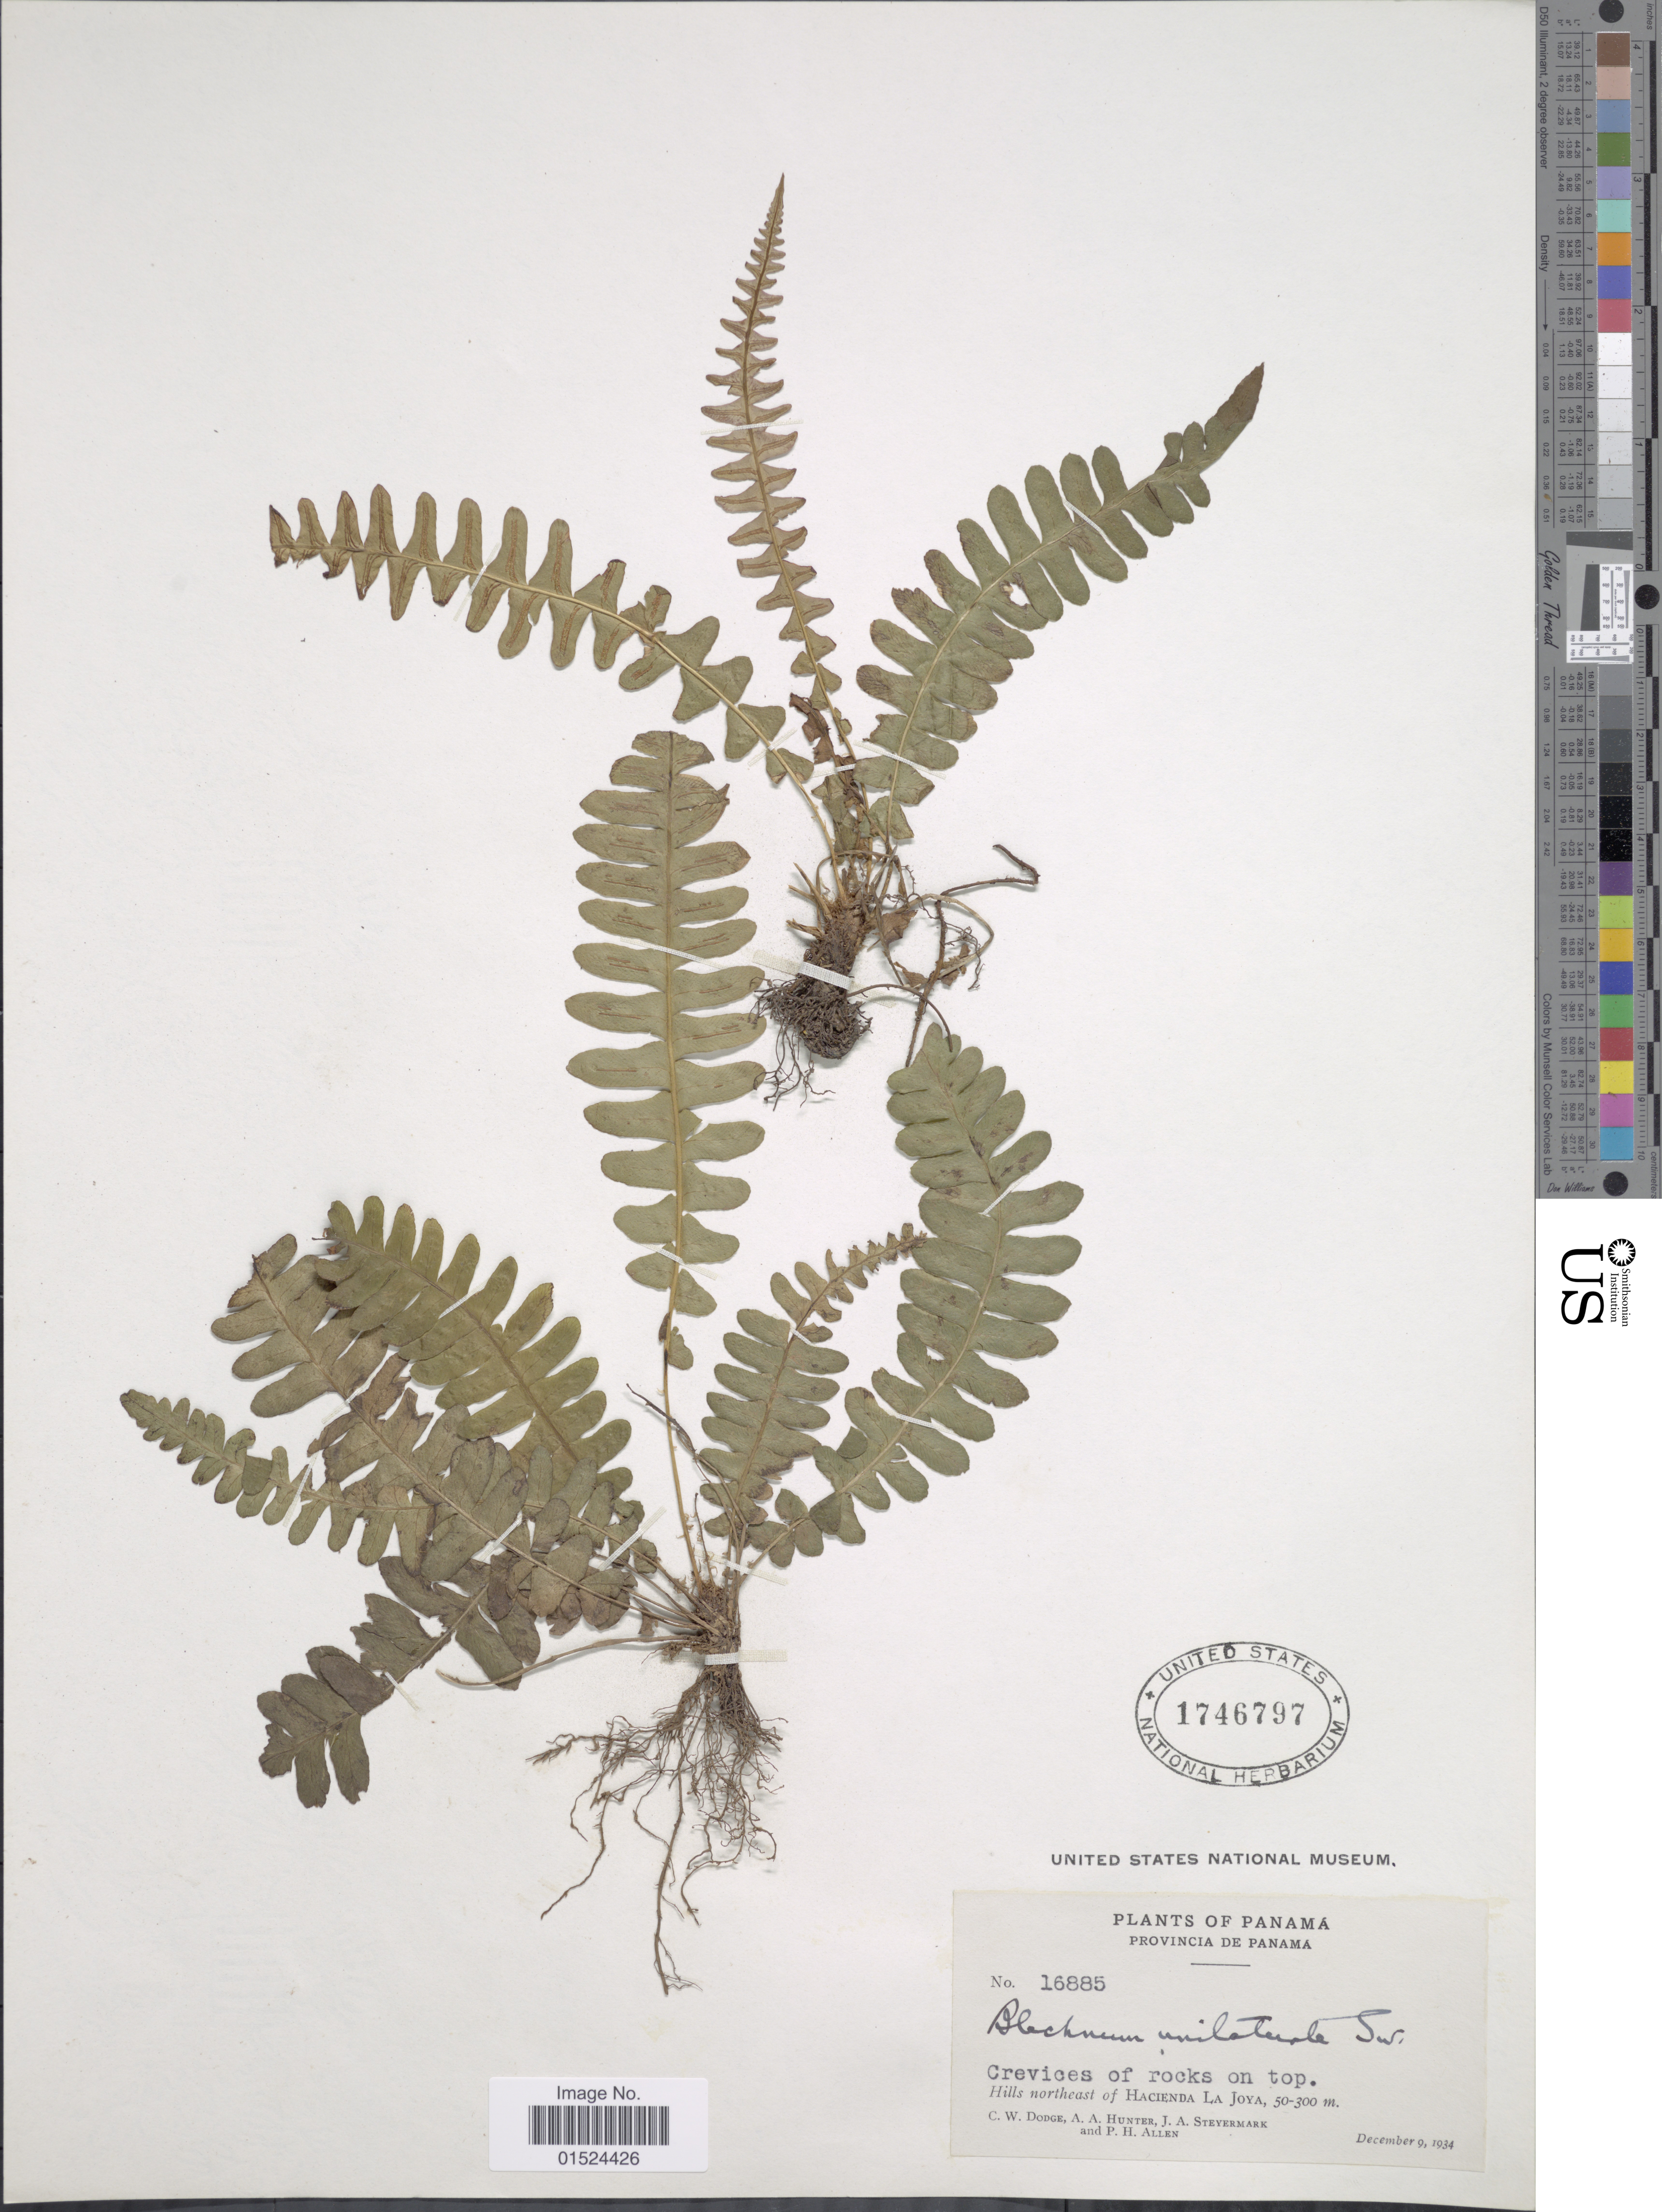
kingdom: Plantae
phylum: Tracheophyta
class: Polypodiopsida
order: Polypodiales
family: Blechnaceae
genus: Blechnum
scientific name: Blechnum polypodioides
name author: Raddi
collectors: C. Dodge, A. Hunter, J. Steyermark & P. H. Allen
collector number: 16885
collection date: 1934-12-09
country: Panama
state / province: Panamá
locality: Crevices on rocks on top, Hills northeast of Hacienda La Joya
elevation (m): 50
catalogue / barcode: US 1746797